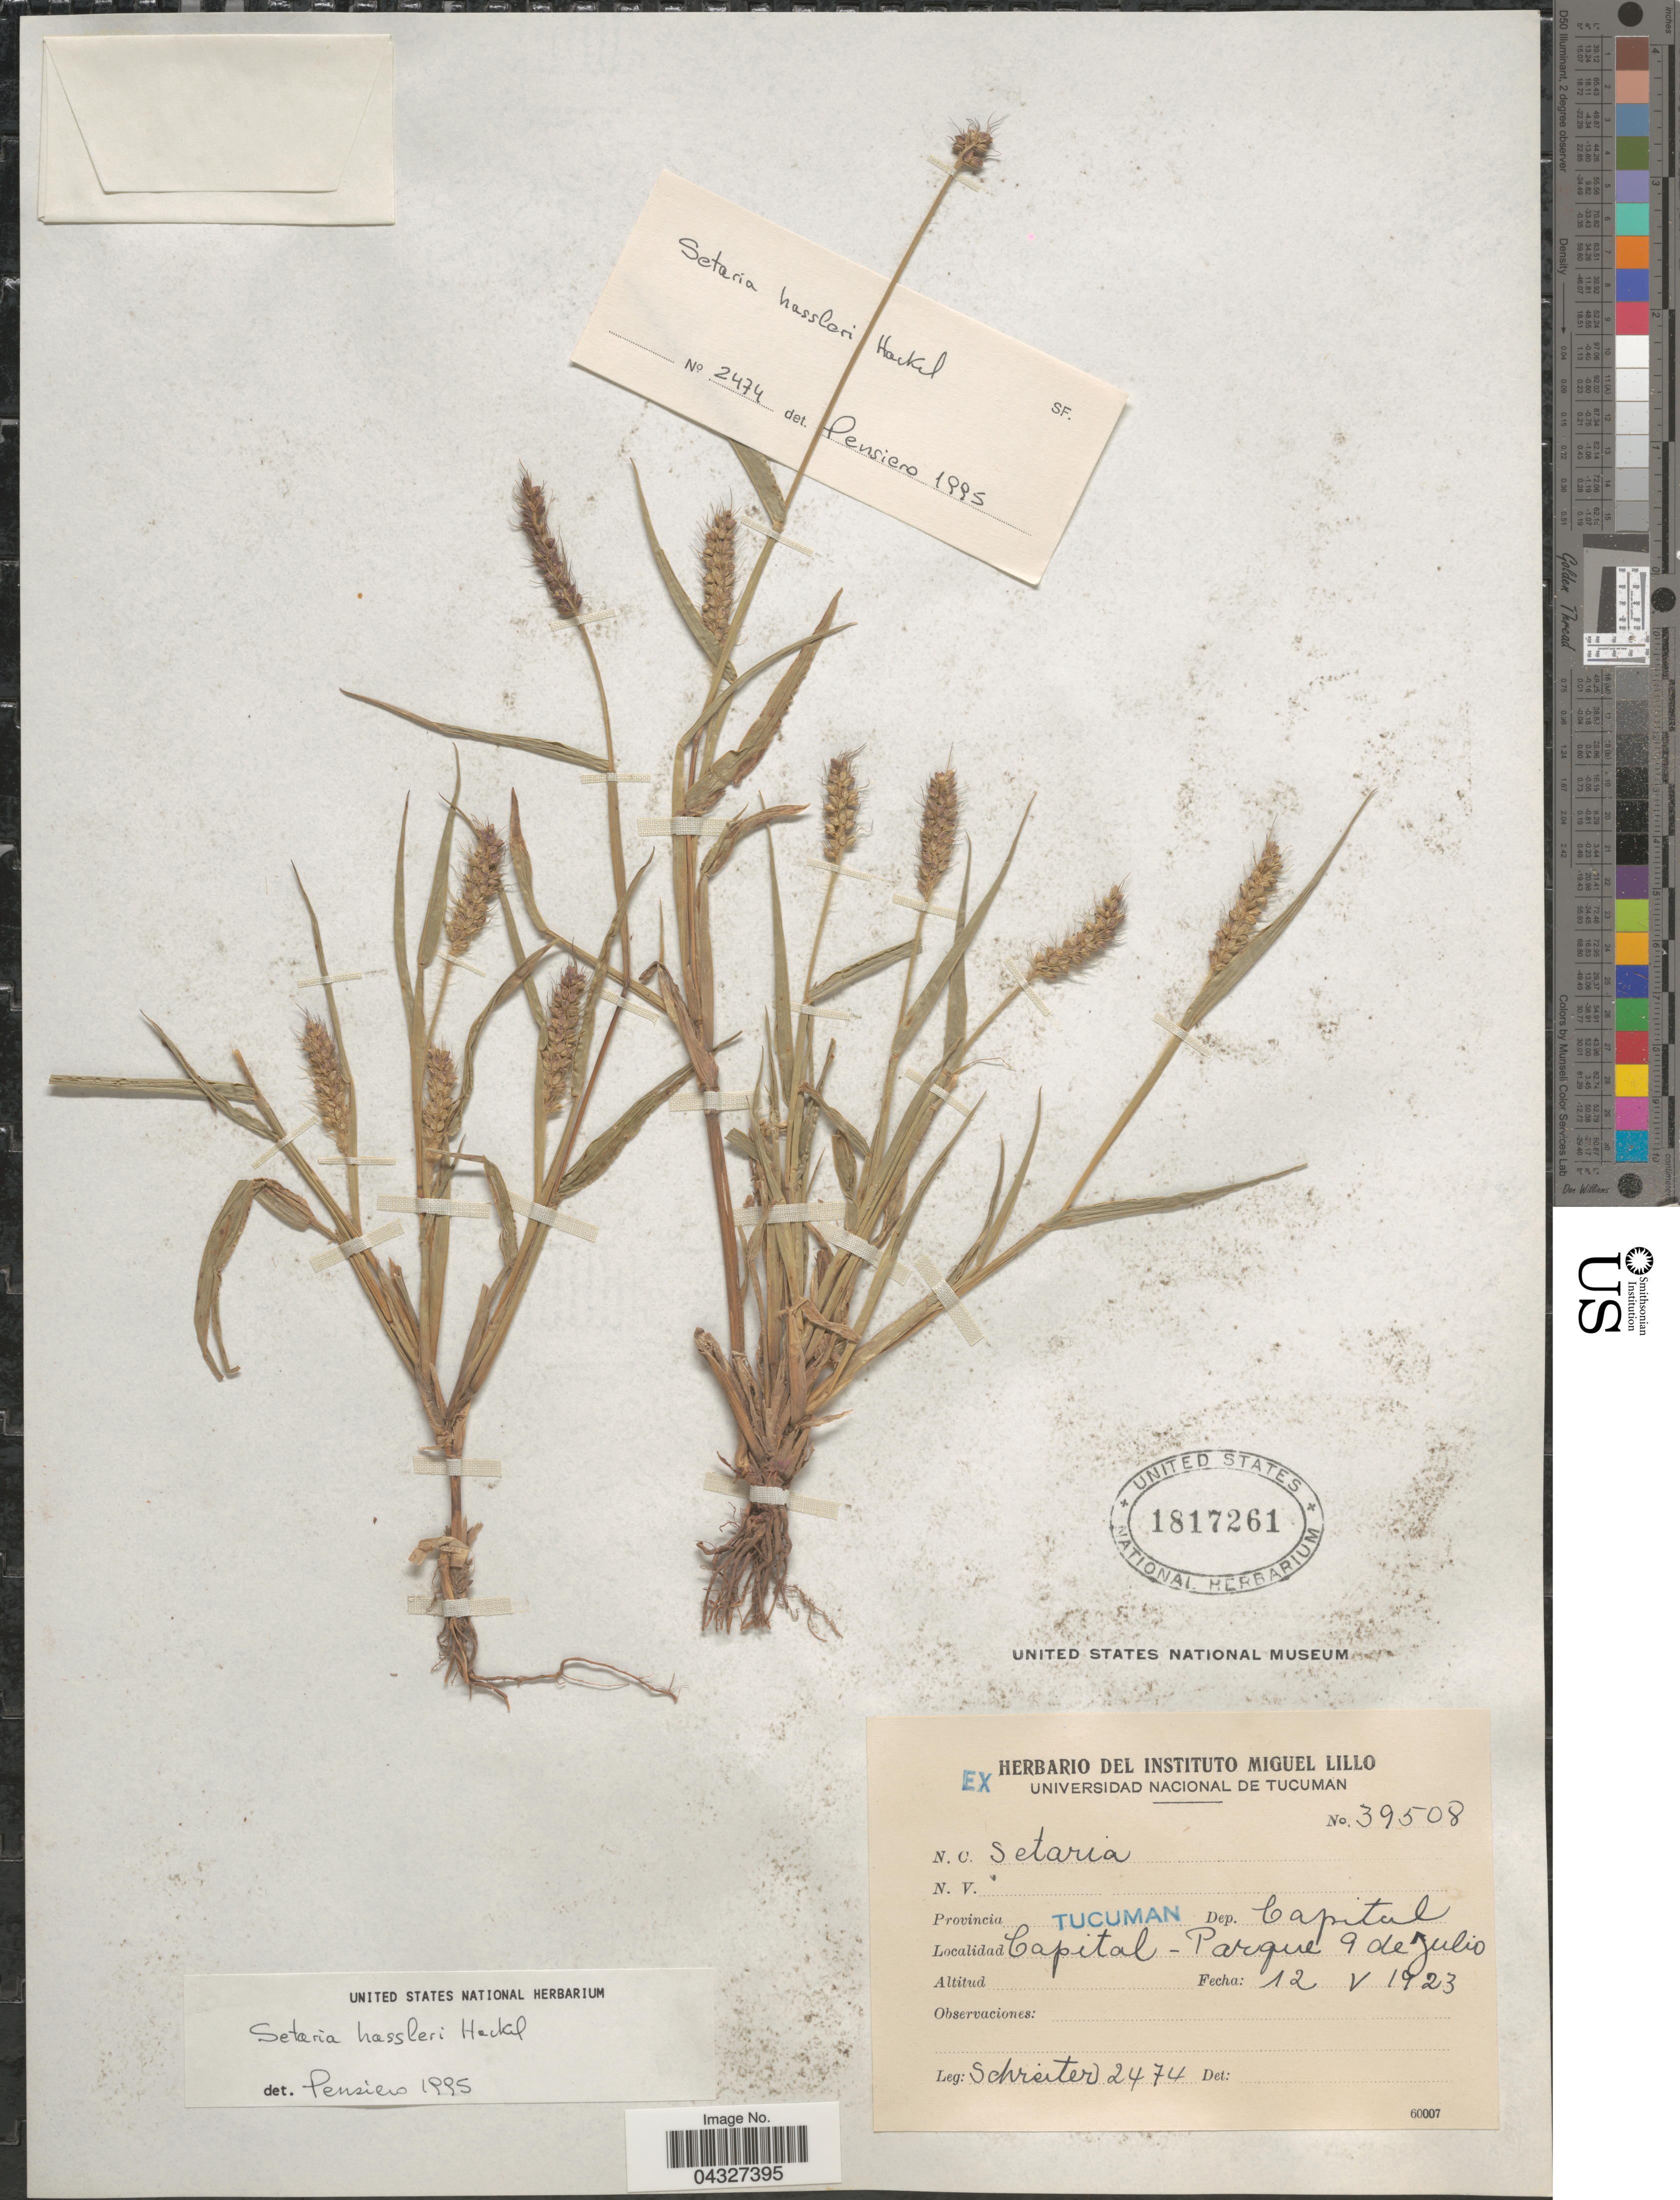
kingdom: Plantae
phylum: Tracheophyta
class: Liliopsida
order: Poales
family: Poaceae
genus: Setaria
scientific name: Setaria hassleri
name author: Hack. in Chodat & Hassl.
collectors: -. Schreiter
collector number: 2474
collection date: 1923-05-12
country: Argentina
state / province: Tucuman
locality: Provincia Tucuman. Dep. Capital. Capital - Parque 9 de Julio.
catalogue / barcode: US 1817261